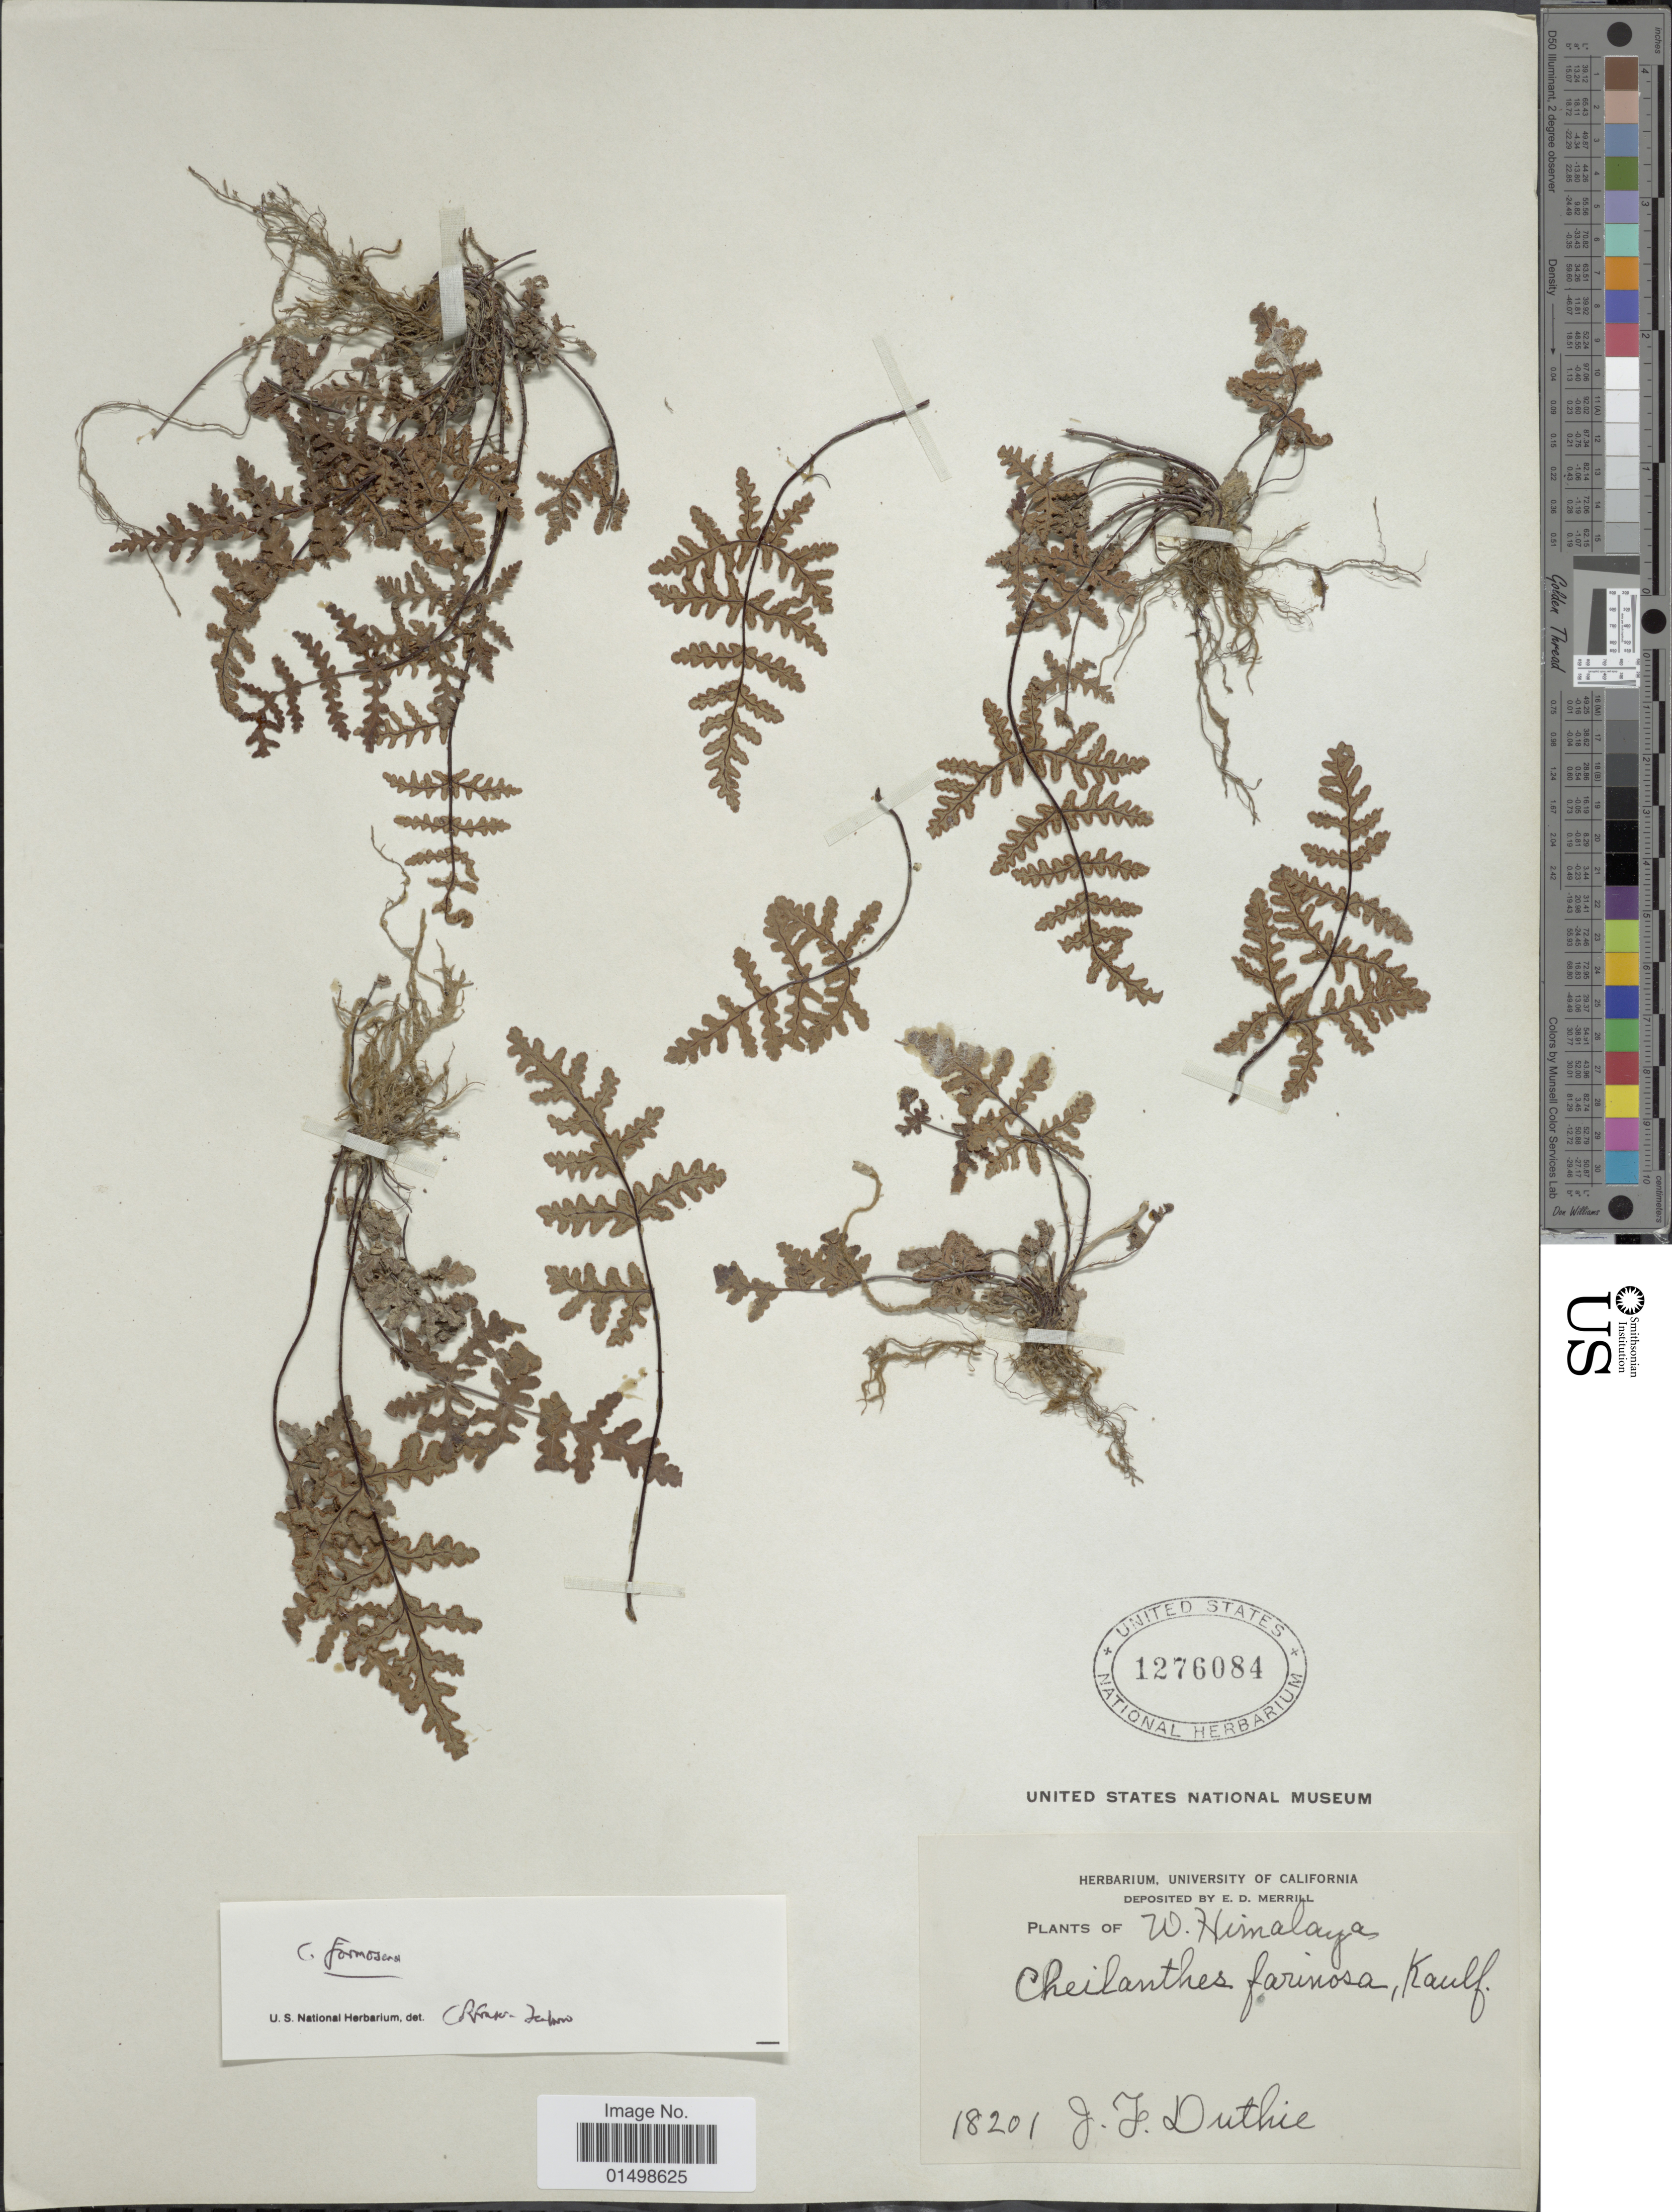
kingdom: Plantae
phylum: Tracheophyta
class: Polypodiopsida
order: Polypodiales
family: Pteridaceae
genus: Aleuritopteris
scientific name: Aleuritopteris subrufa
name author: (Baker) Ching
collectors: J. F. Duthie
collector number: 18201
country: India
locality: Plants of W. Himalaya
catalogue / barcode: US 1276084